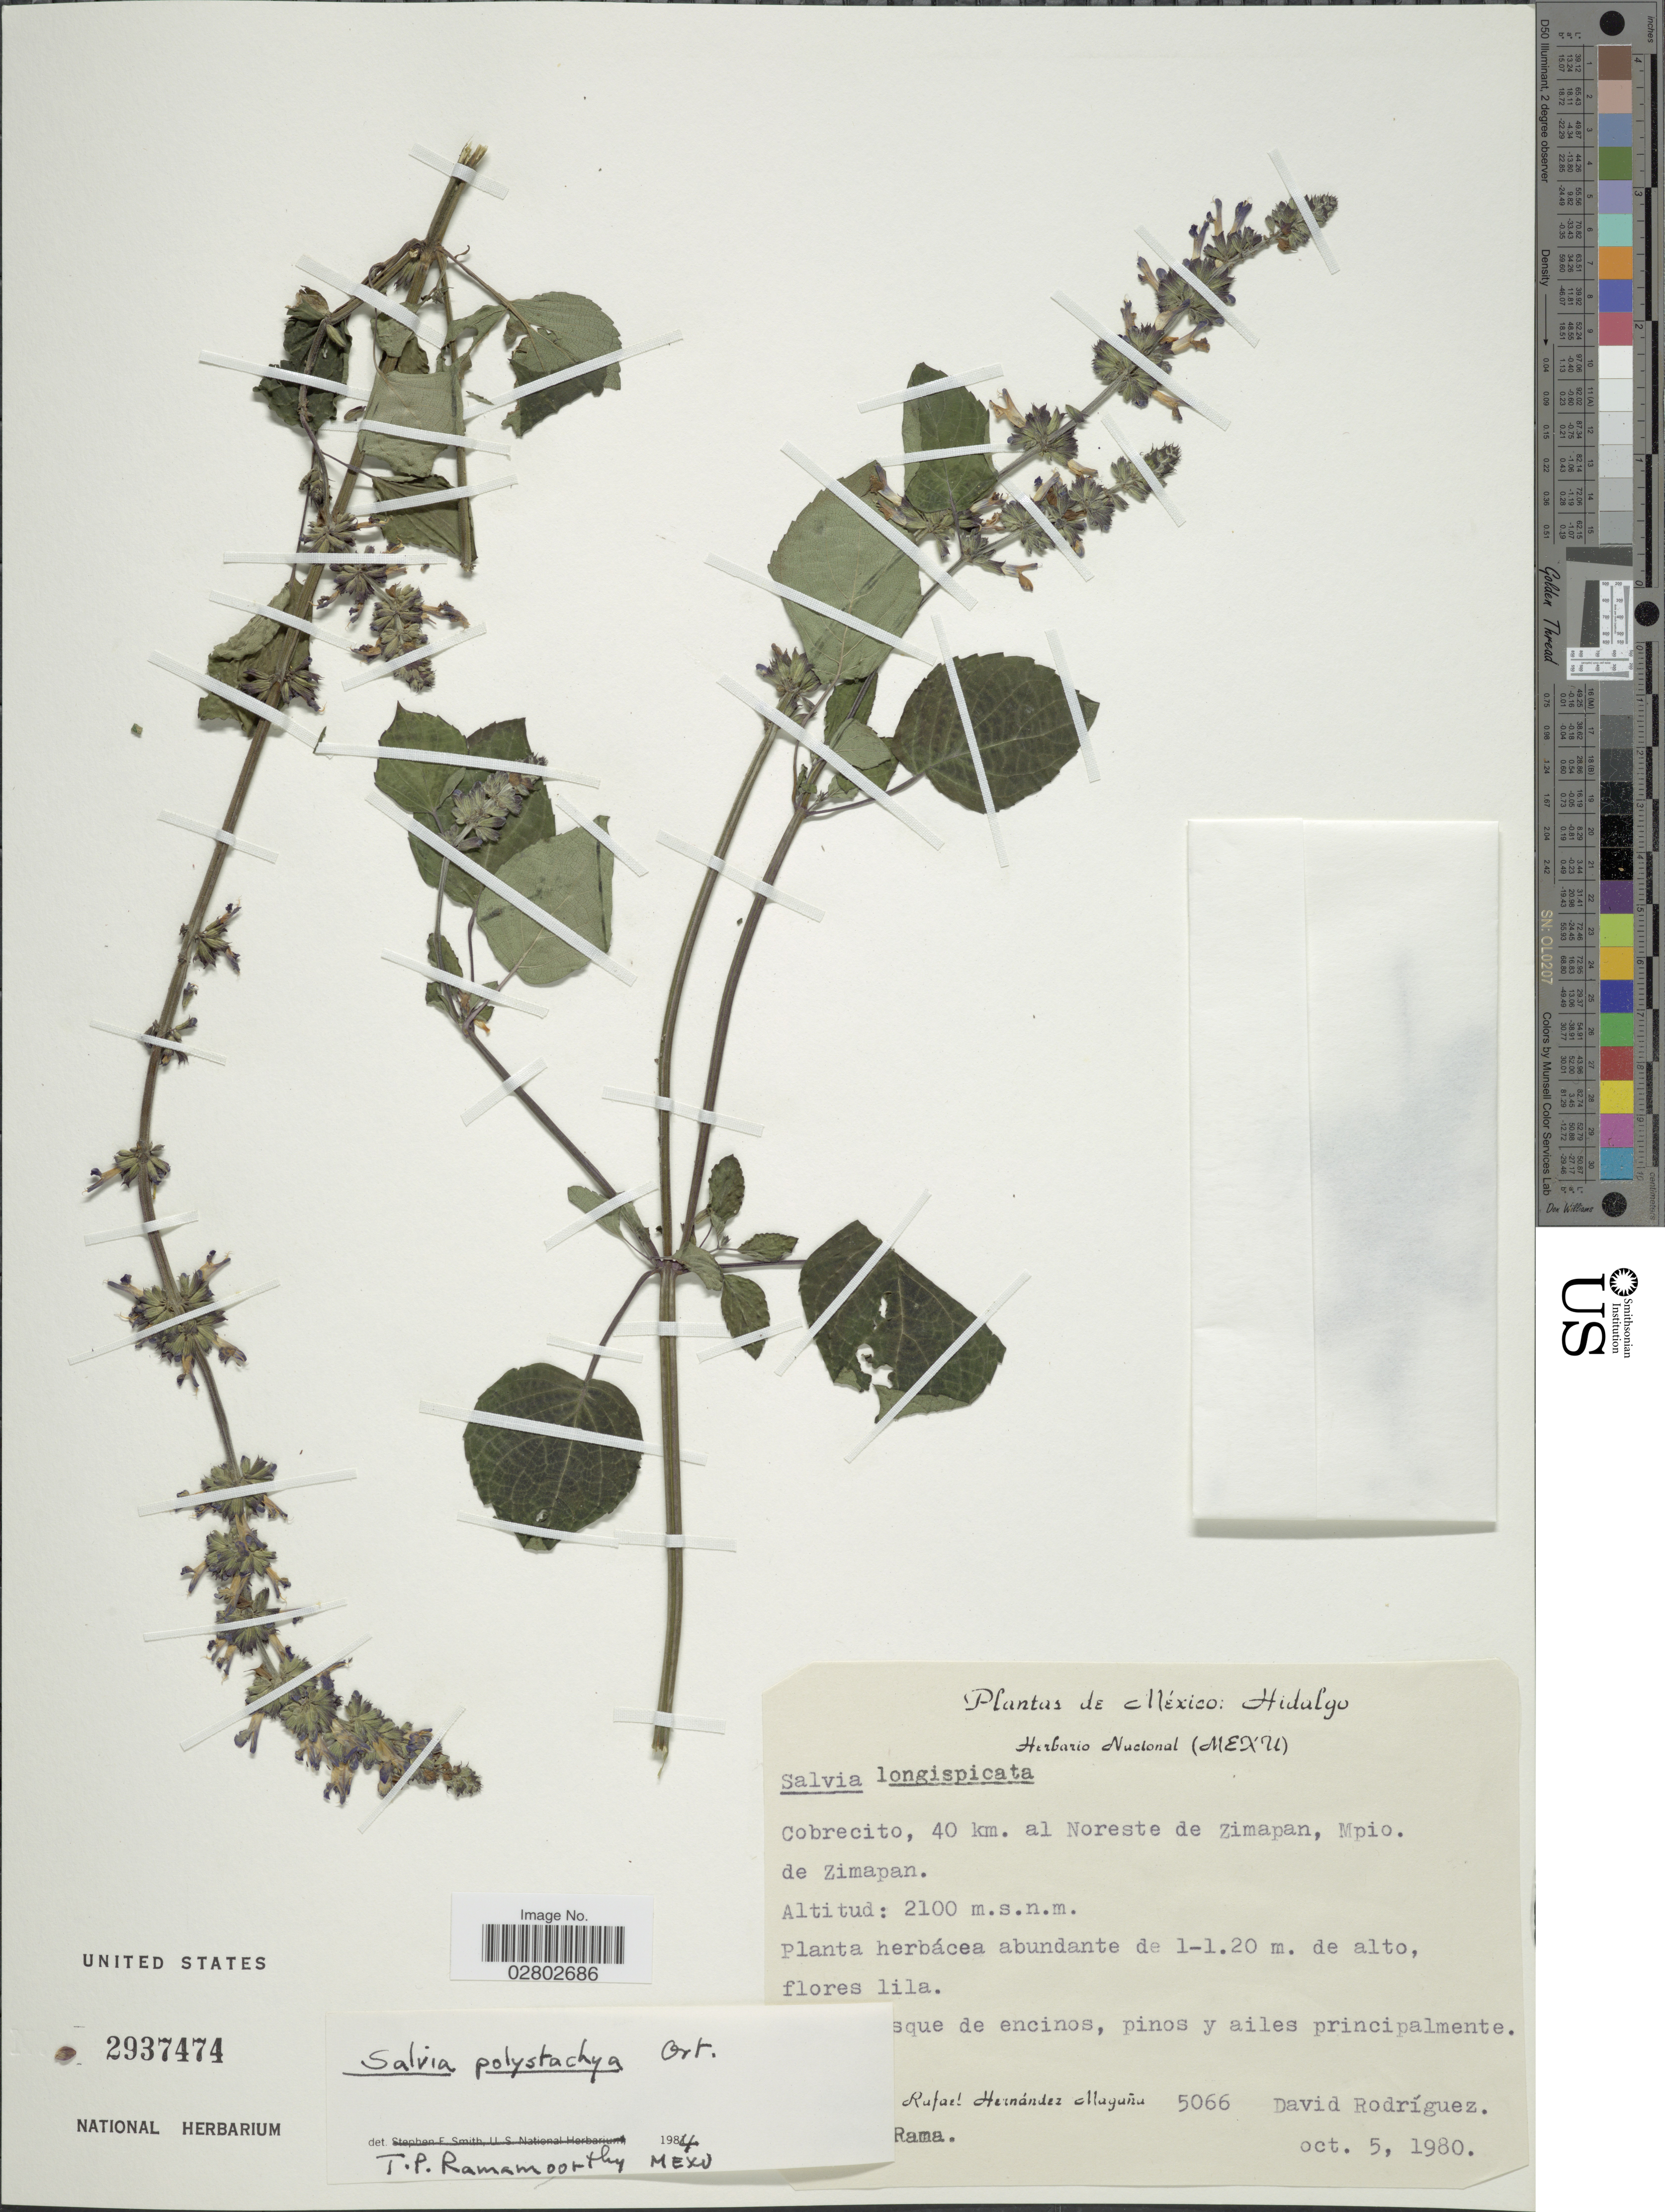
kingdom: Plantae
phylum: Tracheophyta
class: Magnoliopsida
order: Lamiales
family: Lamiaceae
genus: Salvia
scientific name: Salvia polystachya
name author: Cav.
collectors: R. Hernández-M. & D. Rodriguez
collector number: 5066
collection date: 1980-10-05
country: Mexico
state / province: Hidalgo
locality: Cobrecito, 40 km. al Noreste de Zimapan, Mpio. de Zimapan.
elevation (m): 2100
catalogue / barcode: US 2937474